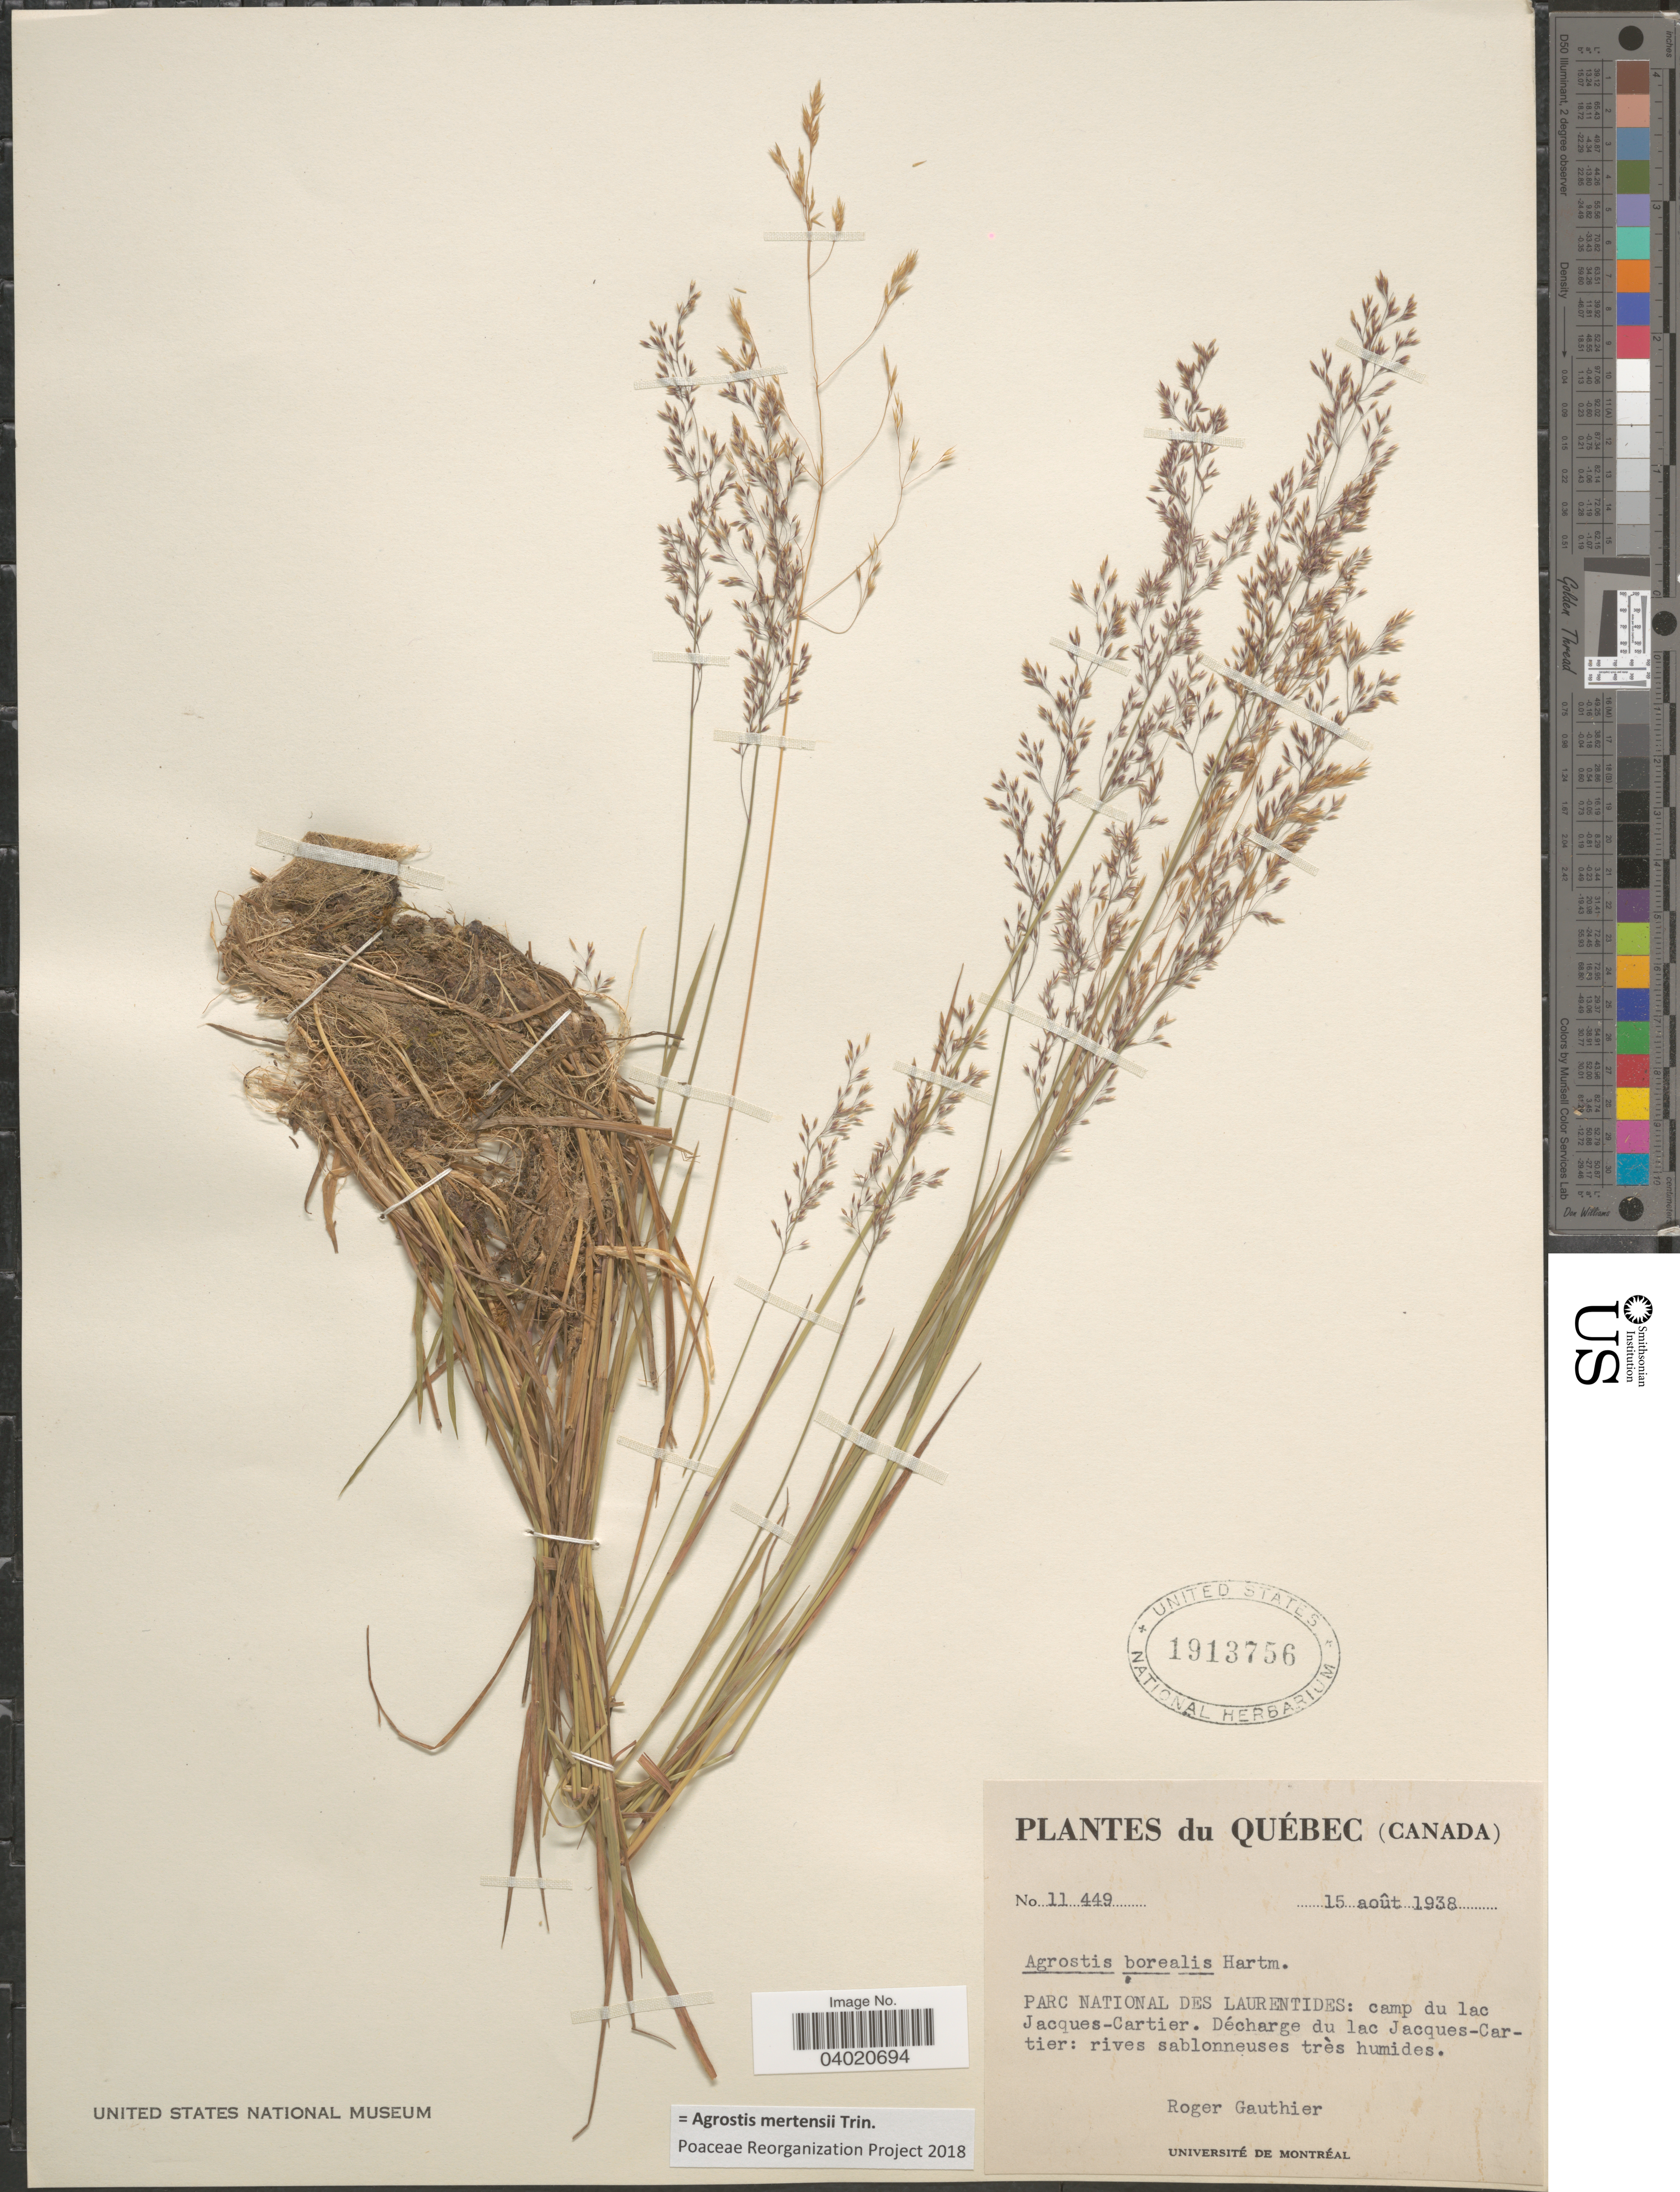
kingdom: Plantae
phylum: Tracheophyta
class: Liliopsida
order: Poales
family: Poaceae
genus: Agrostis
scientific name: Agrostis mertensii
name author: Trin.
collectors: R. Gauthier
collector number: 11449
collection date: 1938-08-15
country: Canada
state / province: Quebec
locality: Parc National des Laurentides: camp du lac Jacques-Cartier. Décharge du lac Jacques-Cartier: rives sablnneuses très humides.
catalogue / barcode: US 1913756